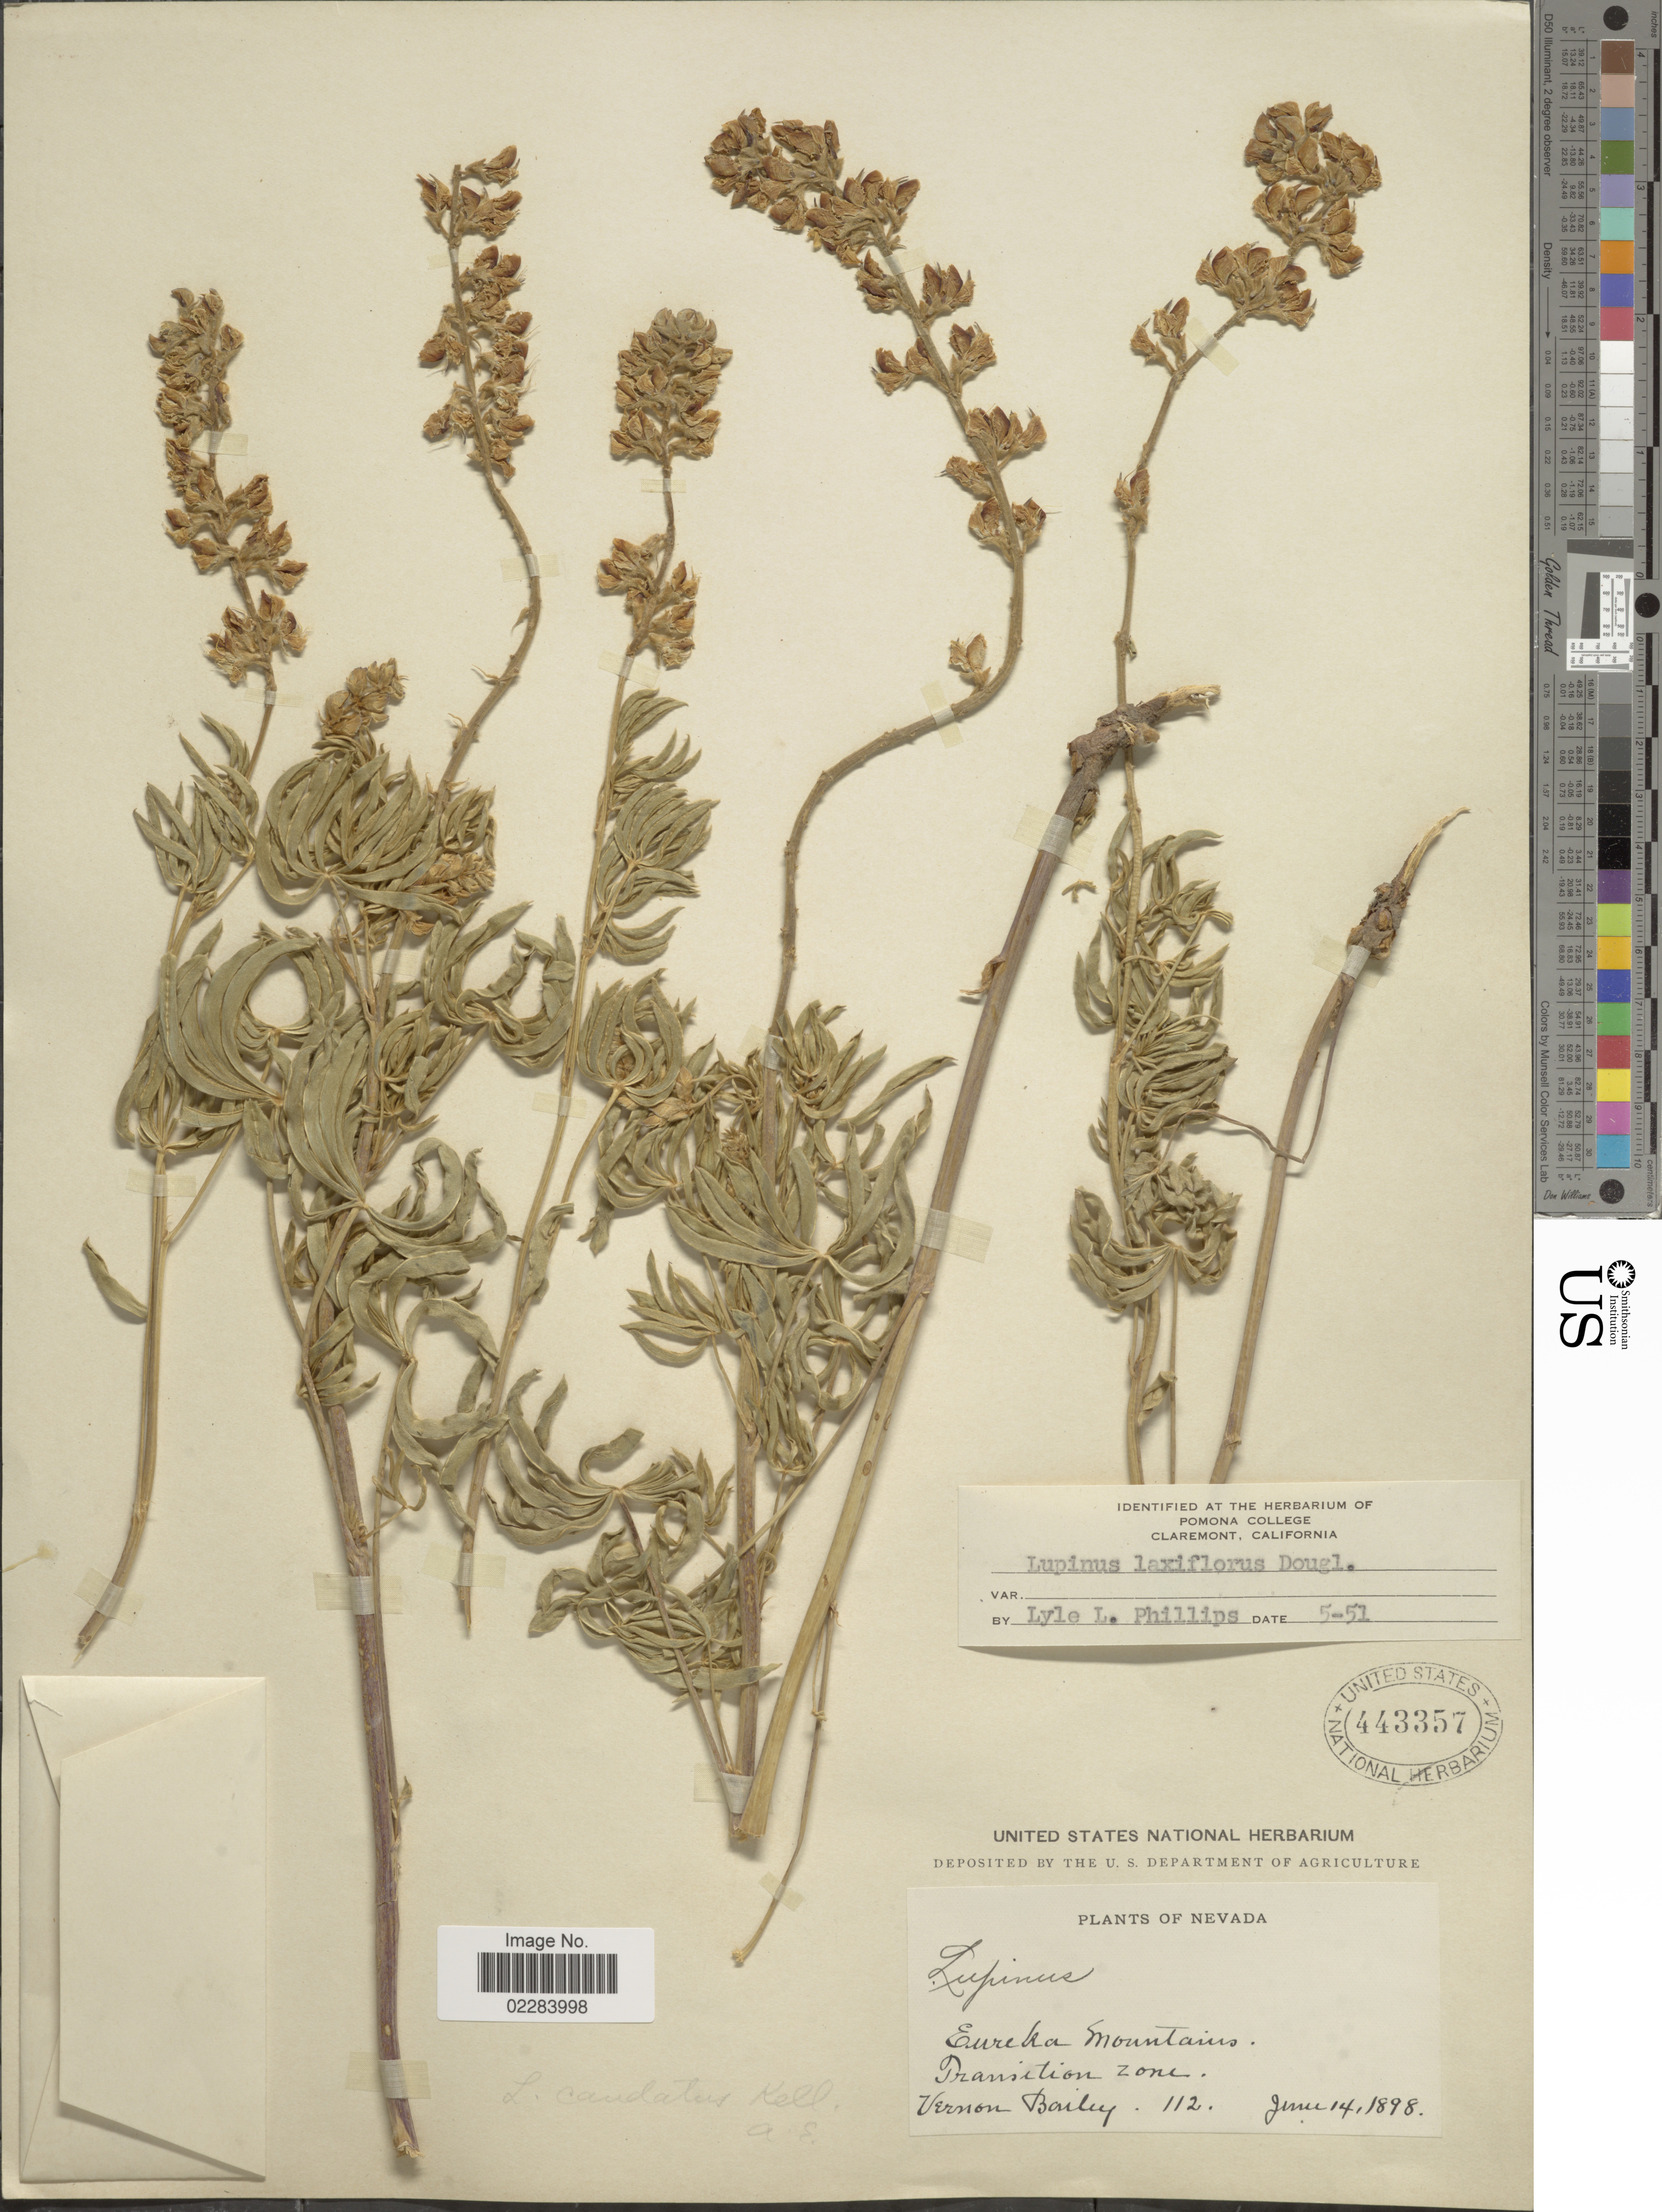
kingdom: Plantae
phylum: Tracheophyta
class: Magnoliopsida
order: Fabales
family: Fabaceae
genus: Lupinus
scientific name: Lupinus arbustus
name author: Lindl.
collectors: V. O. Bailey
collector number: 112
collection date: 1898-06-14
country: United States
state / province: Nevada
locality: Eureka Mountains. Transition Zone.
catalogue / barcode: US 443357